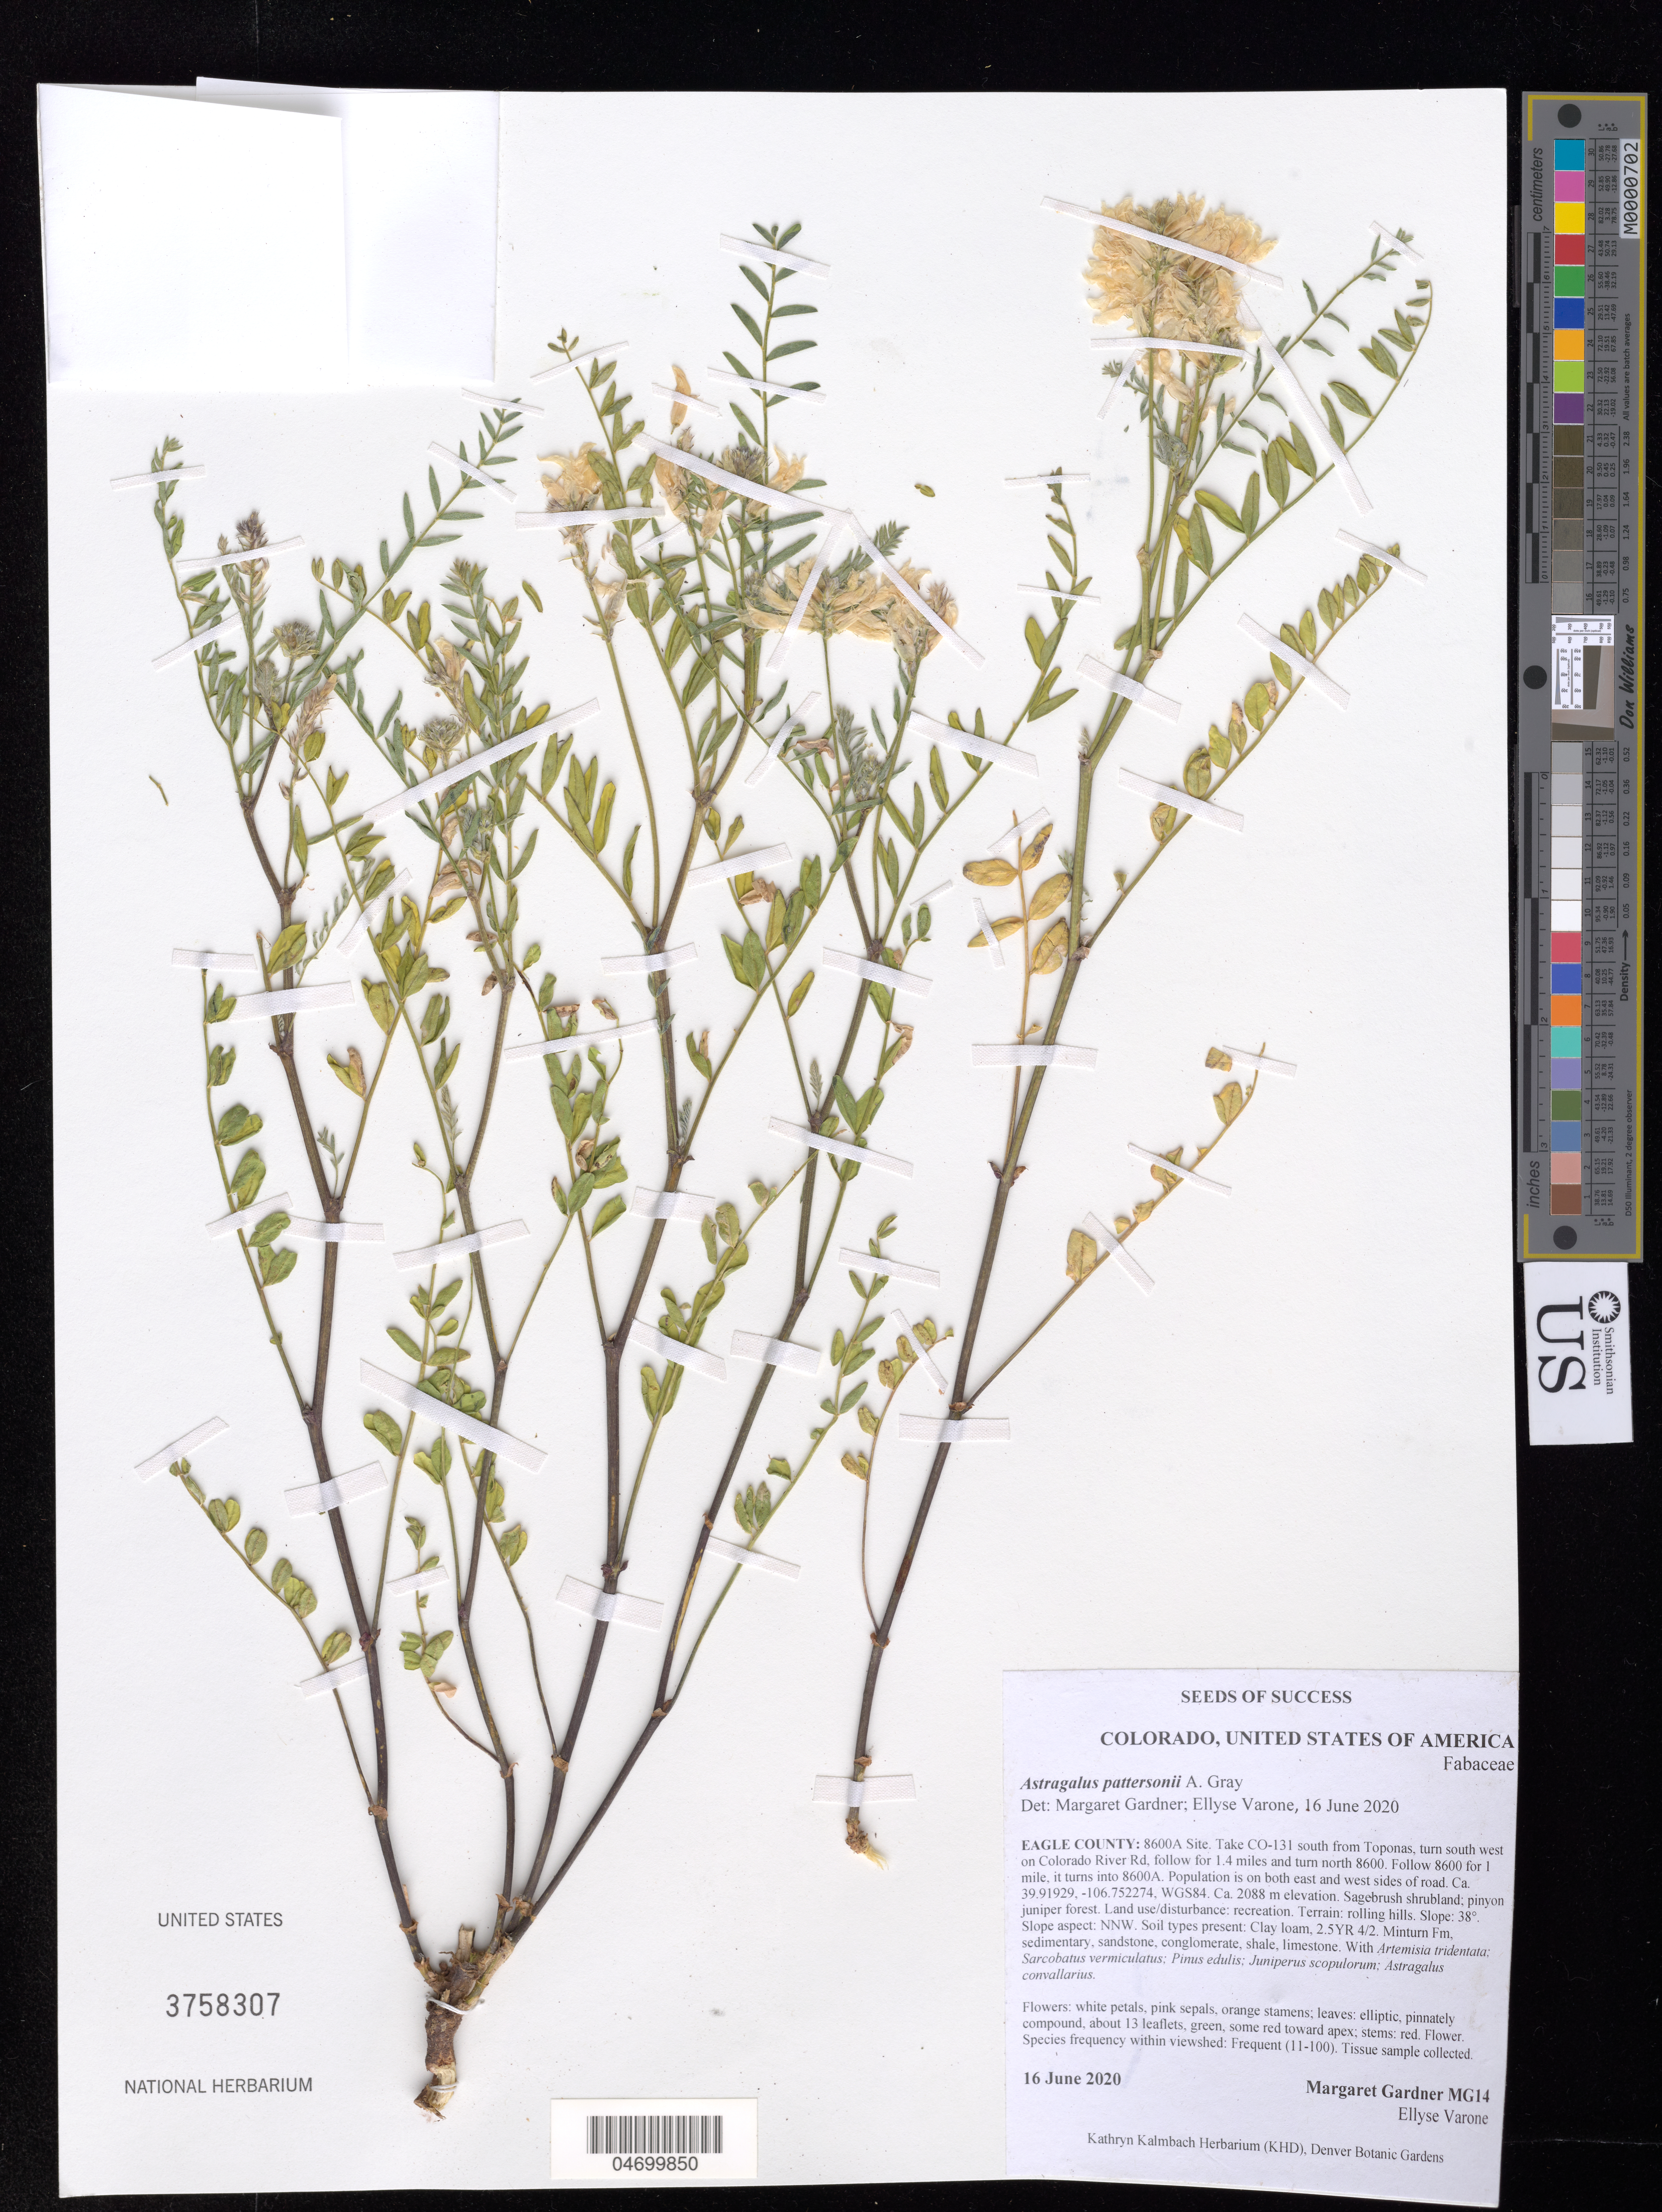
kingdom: Plantae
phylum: Tracheophyta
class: Magnoliopsida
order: Fabales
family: Fabaceae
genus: Astragalus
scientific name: Astragalus pattersonii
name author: (A. Gray) A. Gray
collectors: M. Gardner & E. Varone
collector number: MG14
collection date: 2020-06-16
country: United States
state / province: Colorado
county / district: Eagle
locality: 8600A Site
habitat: Sagebrush shrubland, pinyon juniper forest. Clay loam soil. With Artemisia tridentata, Pinus edulis, Astragalus convallarius, etc.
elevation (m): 2088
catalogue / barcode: US 3758307